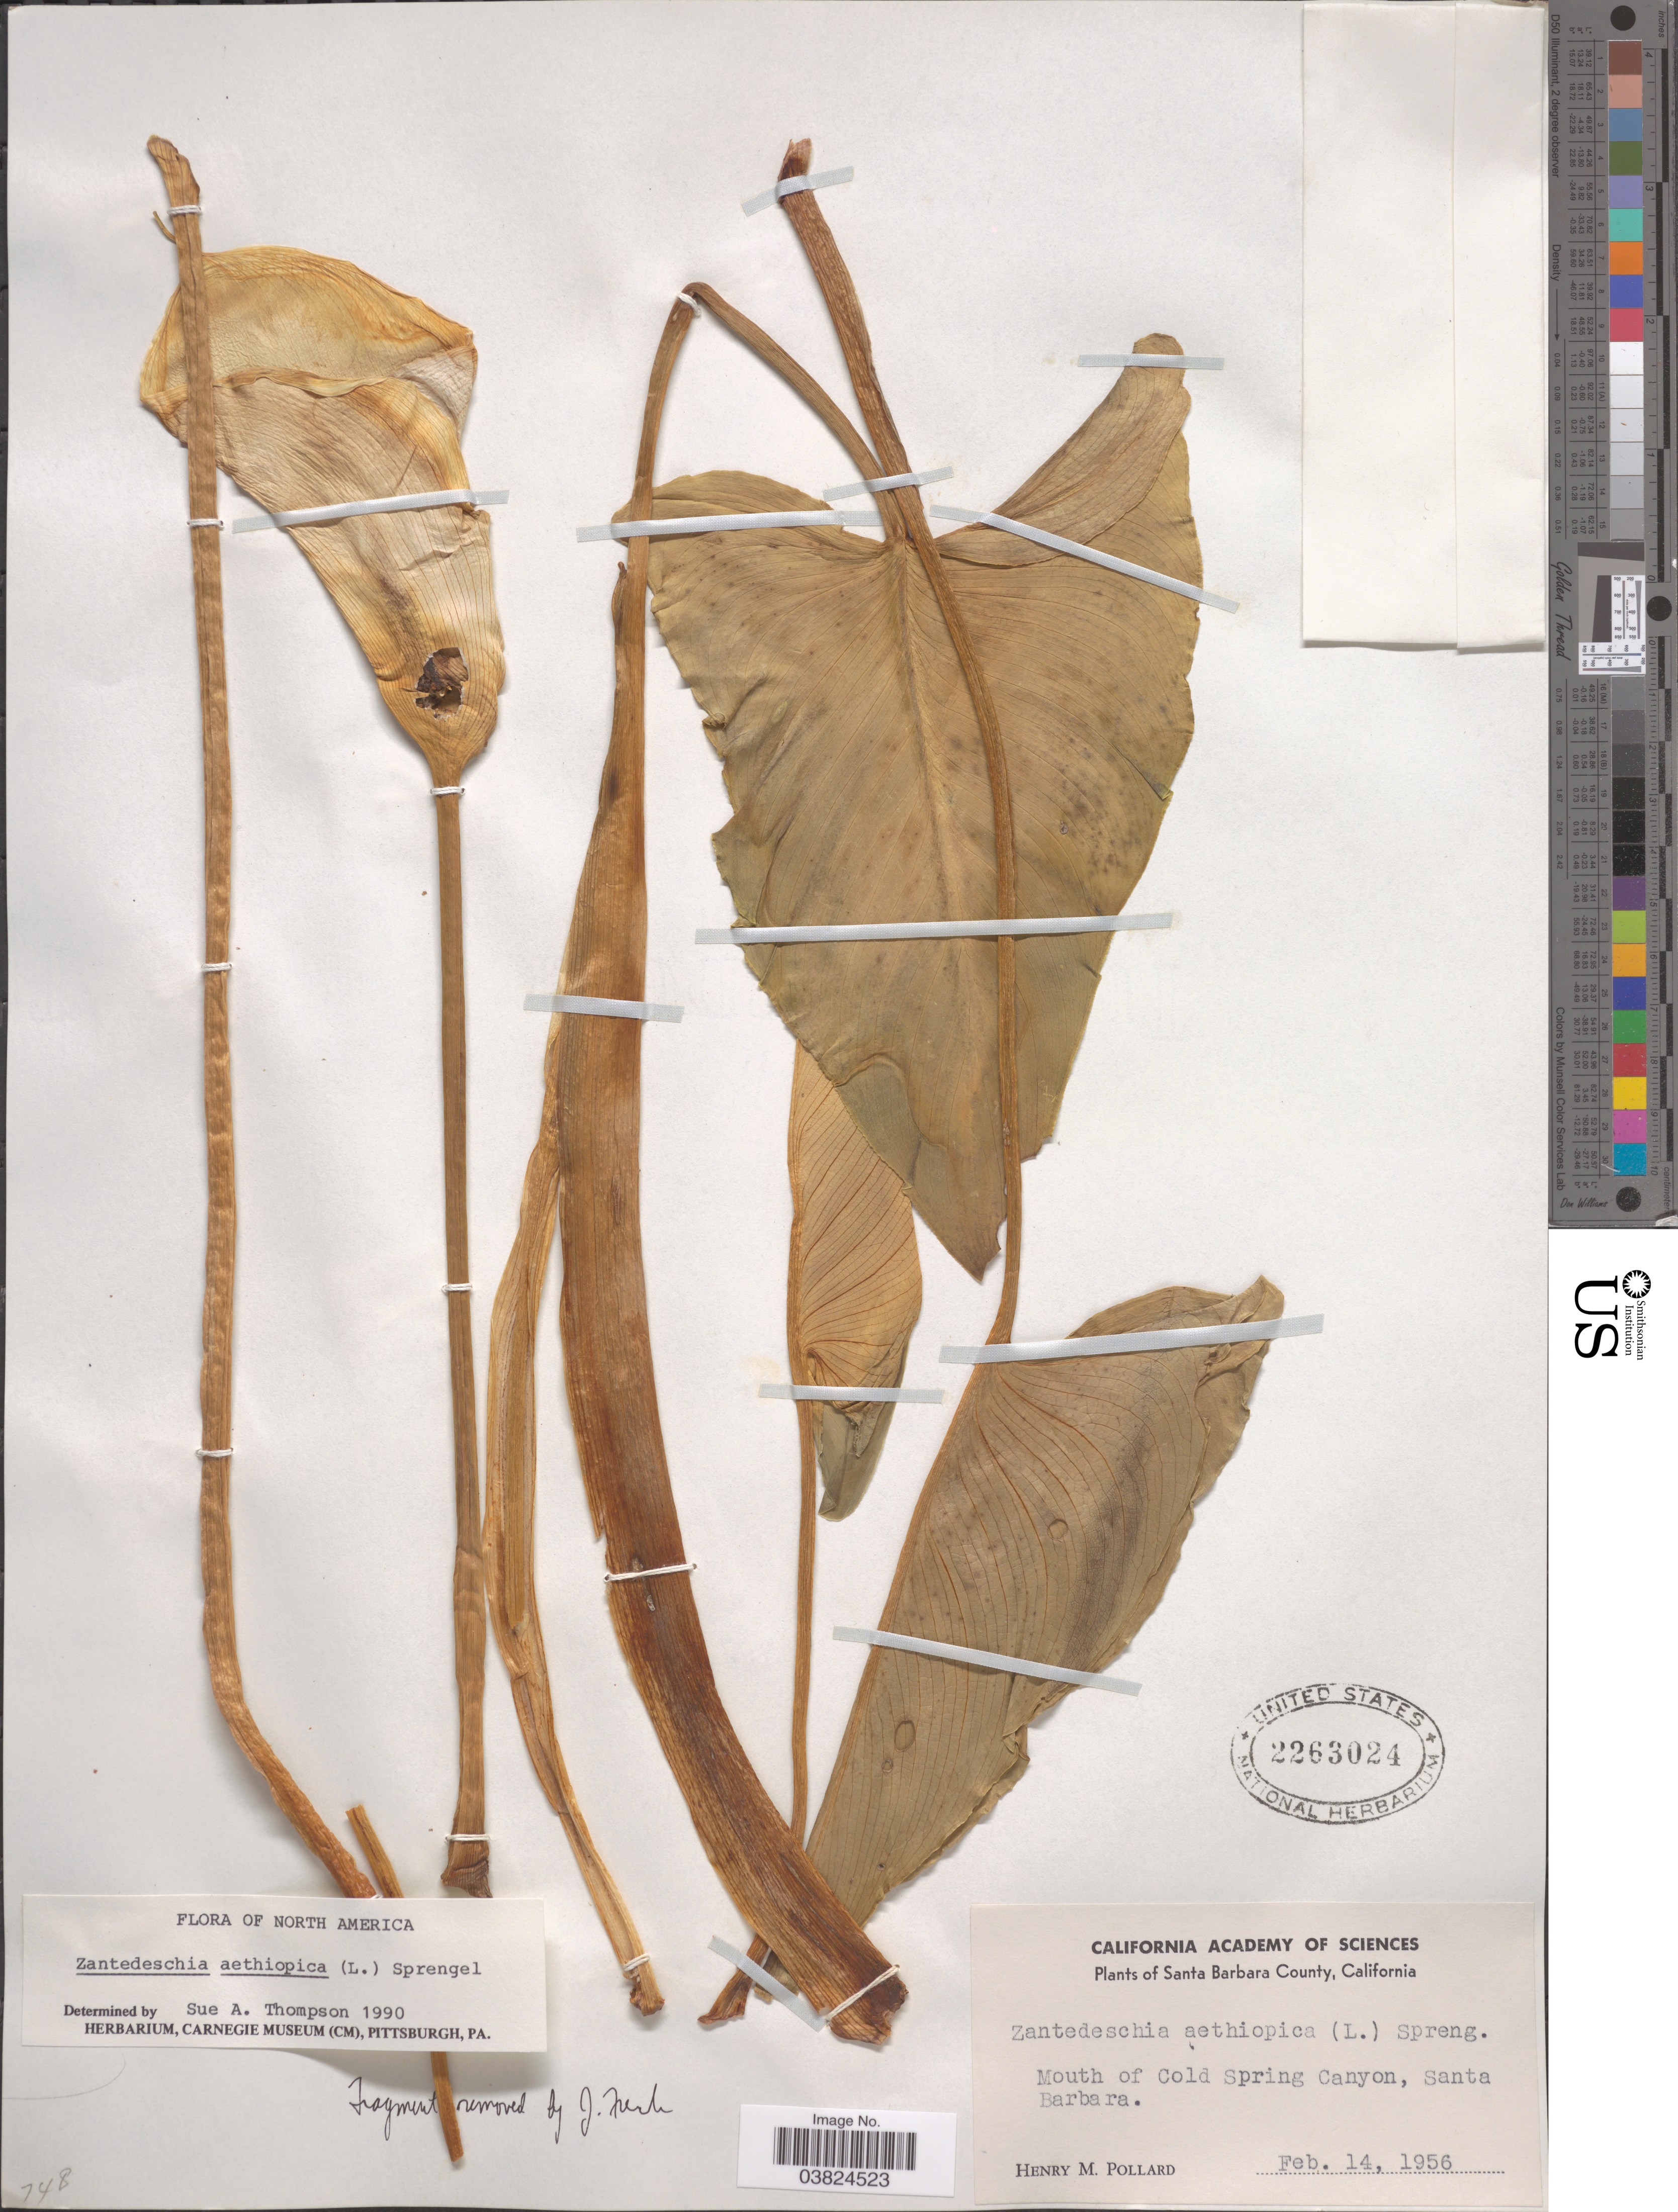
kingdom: Plantae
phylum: Tracheophyta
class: Liliopsida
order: Alismatales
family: Araceae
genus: Zantedeschia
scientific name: Zantedeschia aethiopica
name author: (L.) Spreng.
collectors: H. M. Pollard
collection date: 1956-02-14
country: United States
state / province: California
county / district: Santa Barbara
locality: Santa Barbara County. Mouth of Cold Spring Canyon.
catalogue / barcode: US 2263024